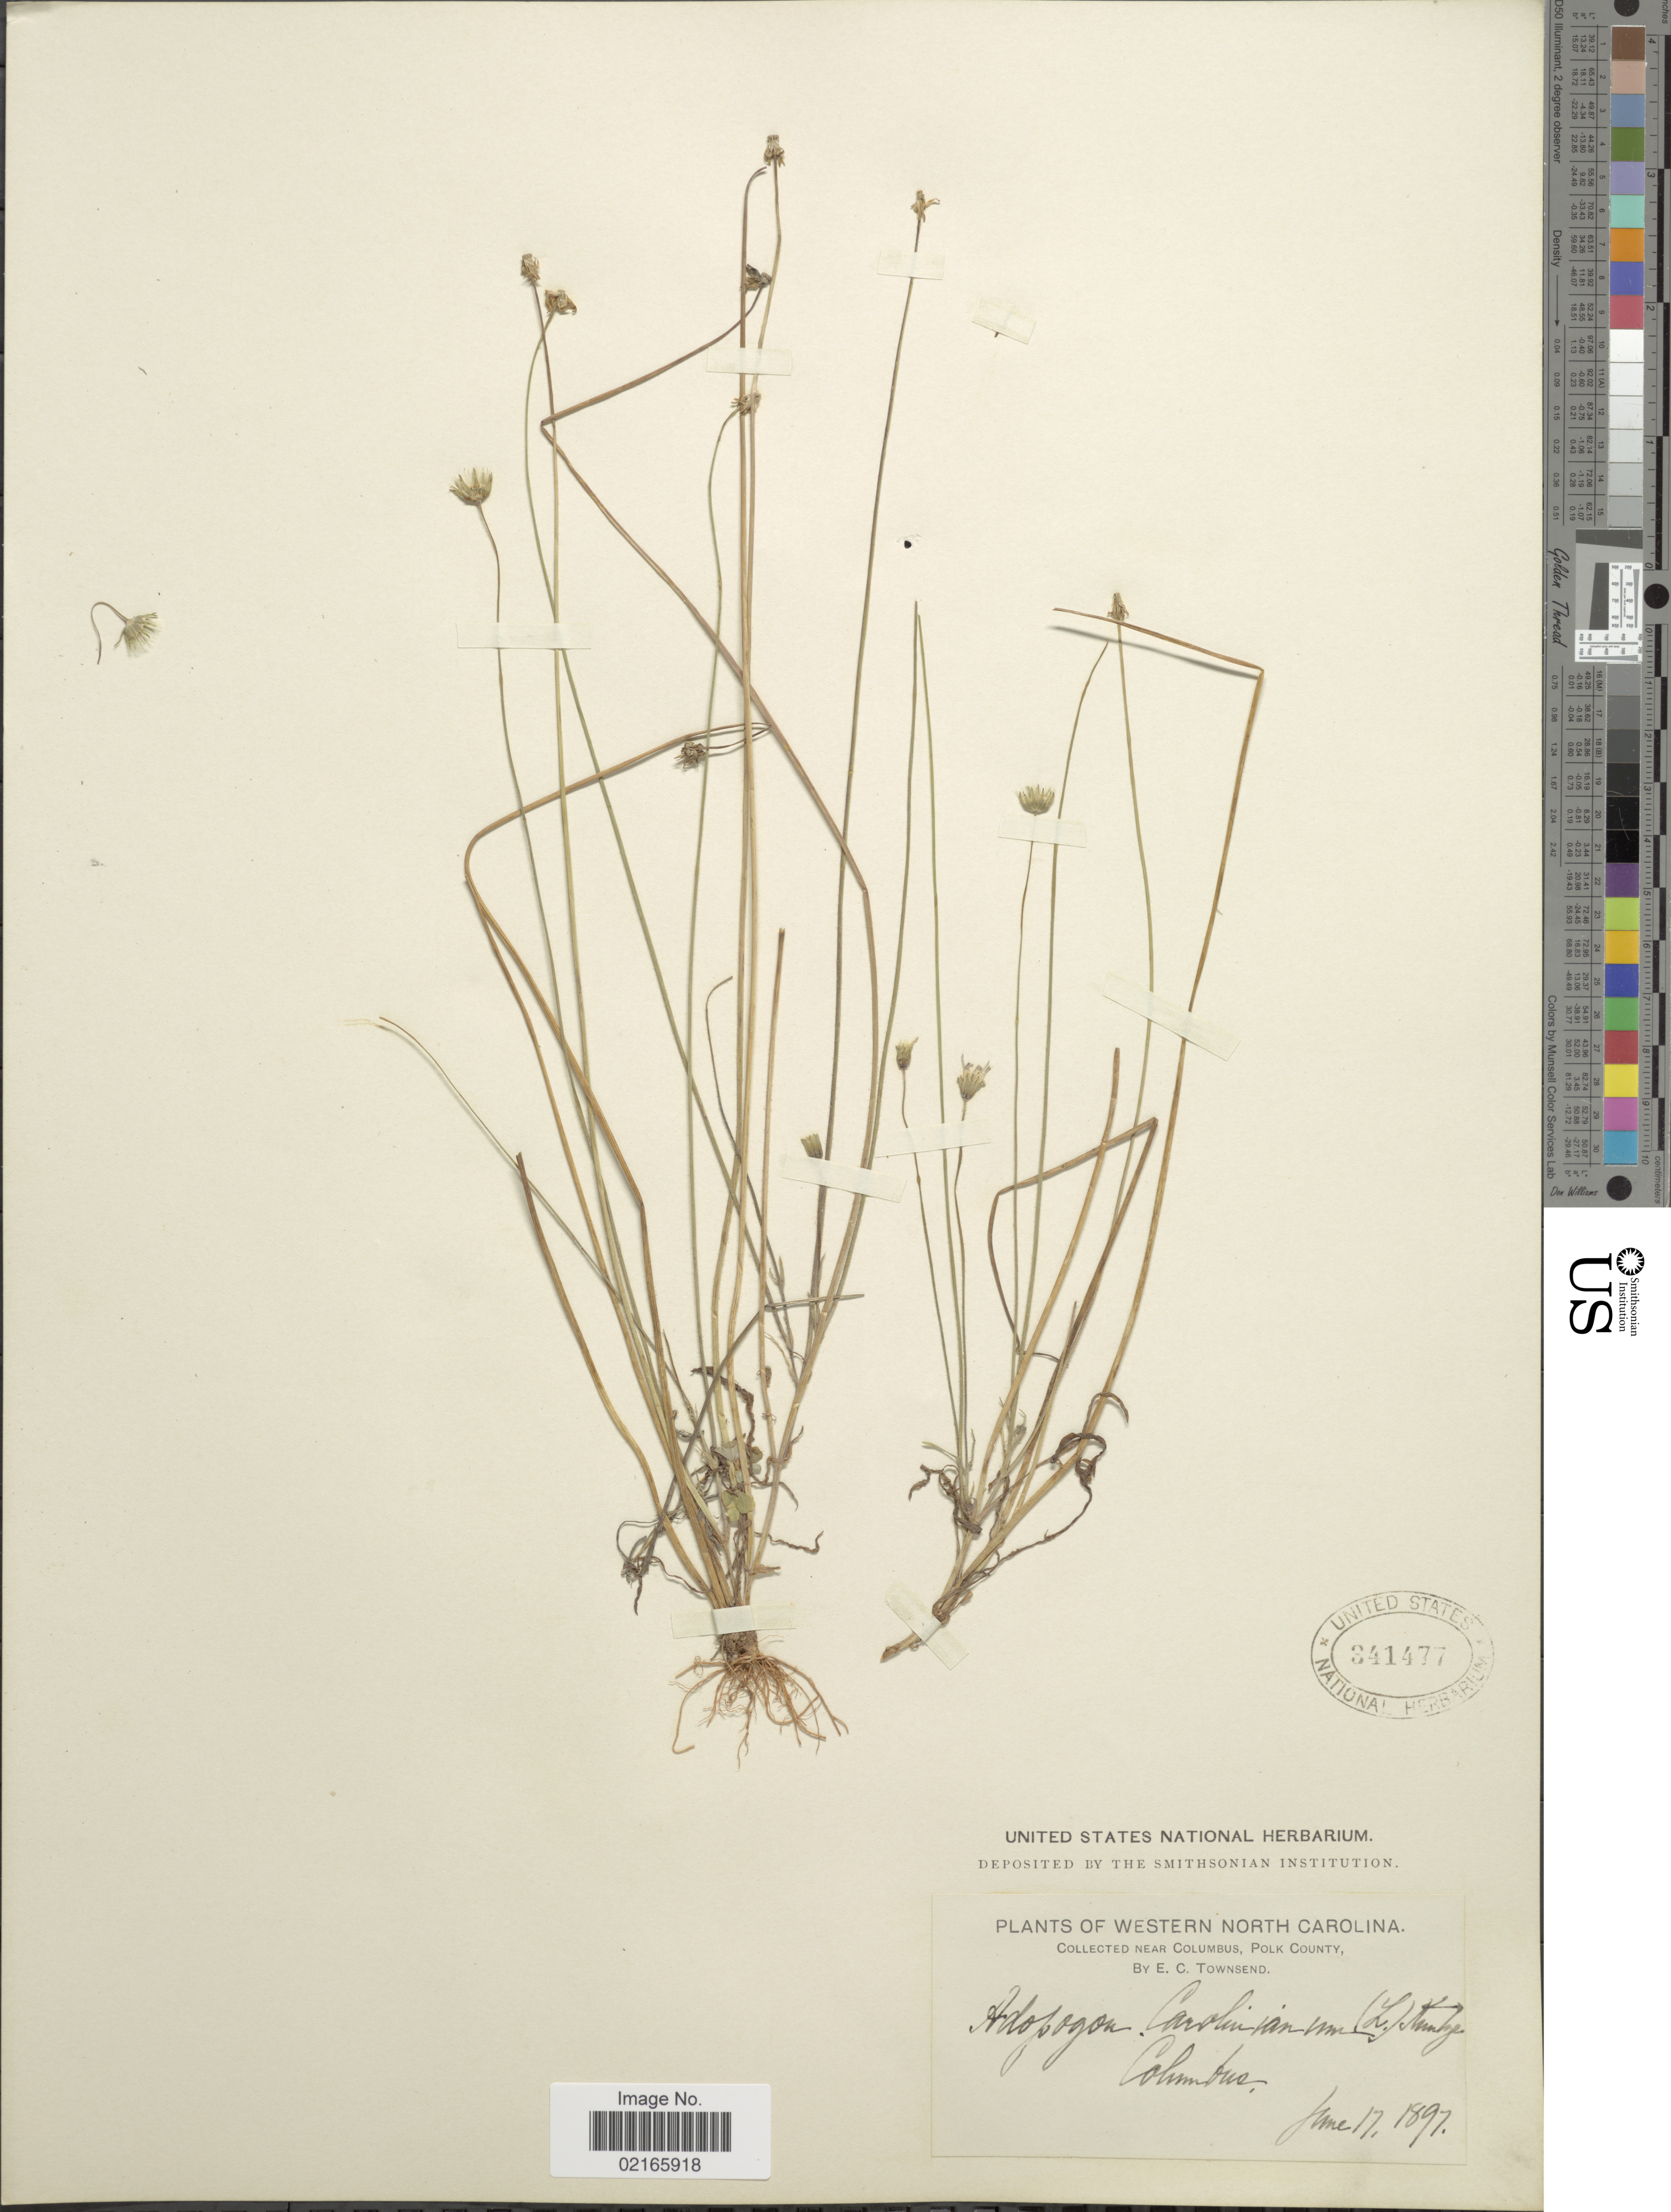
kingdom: Plantae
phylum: Tracheophyta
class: Magnoliopsida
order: Asterales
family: Asteraceae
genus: Krigia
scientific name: Krigia virginica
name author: (L.) Willd.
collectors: E. C. Townsend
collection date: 1897-06-17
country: United States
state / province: North Carolina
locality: Near Columbus, Polk County, Columbus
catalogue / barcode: US 341477